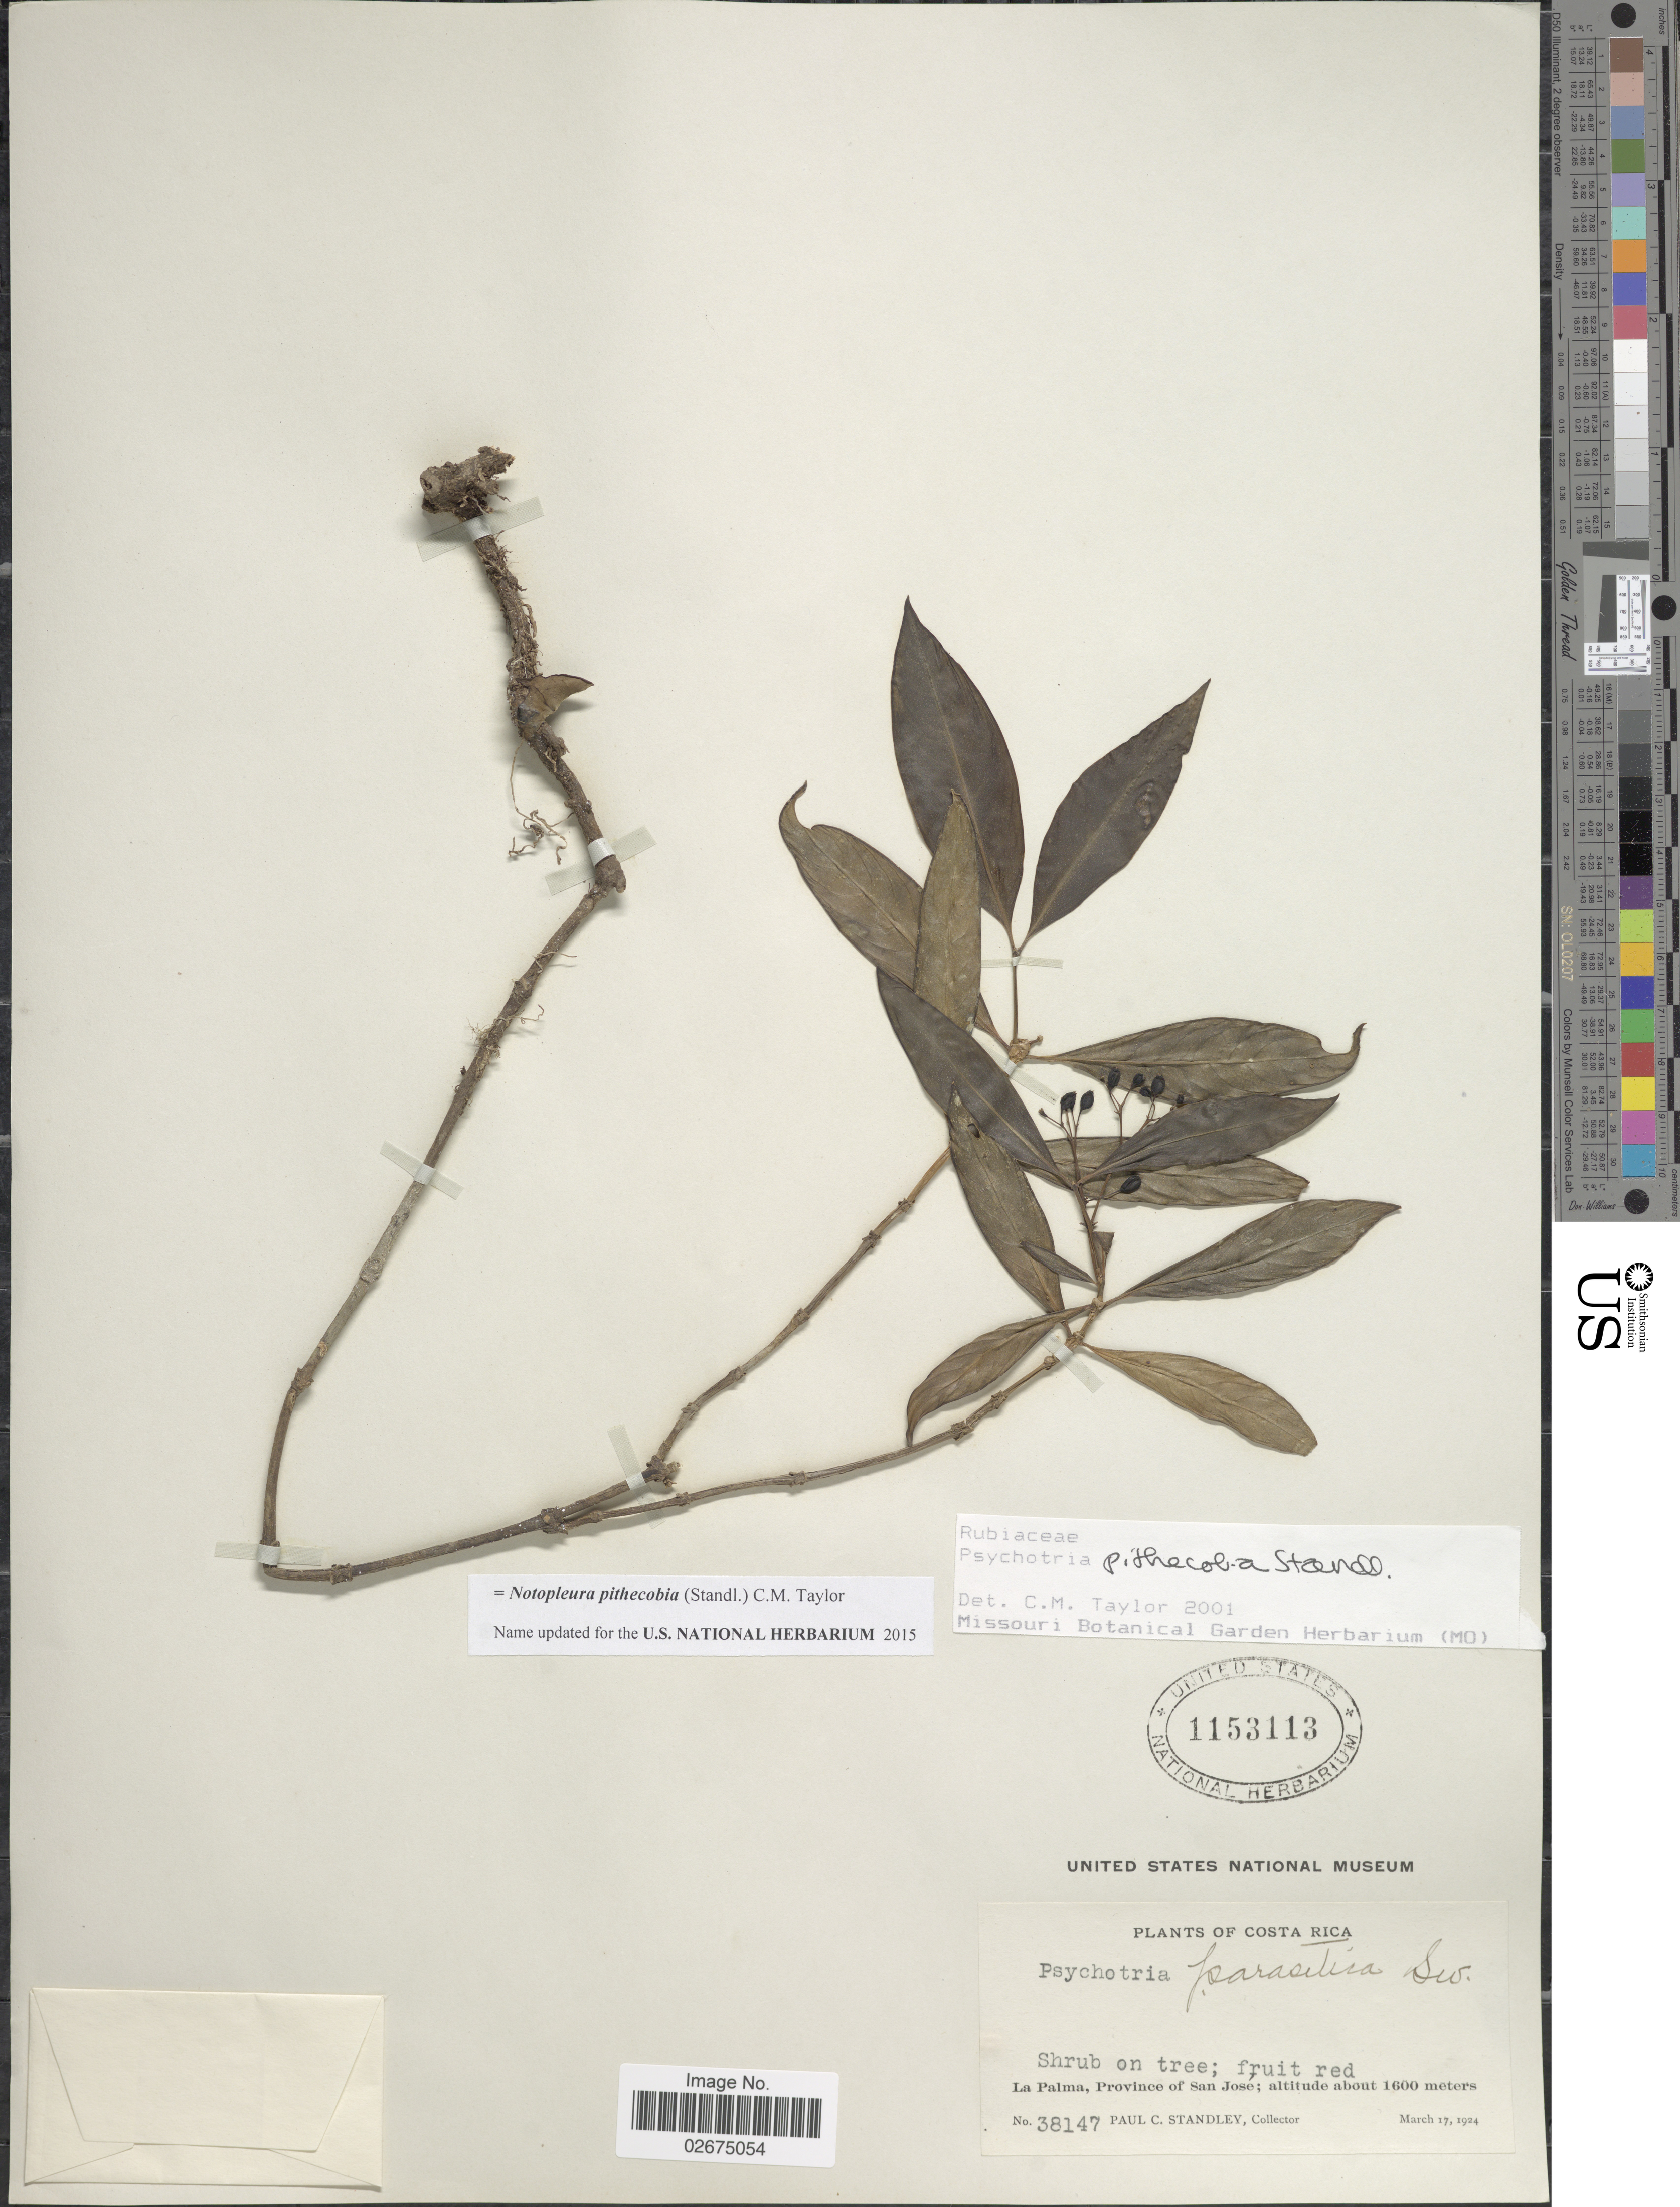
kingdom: Plantae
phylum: Tracheophyta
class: Magnoliopsida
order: Gentianales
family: Rubiaceae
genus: Notopleura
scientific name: Notopleura pithecobia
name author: (Standl.) C.M. Taylor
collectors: P. C. Standley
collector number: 38147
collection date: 1924-03-17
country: Costa Rica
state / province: San José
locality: La Palma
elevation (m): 1600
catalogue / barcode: US 1153113